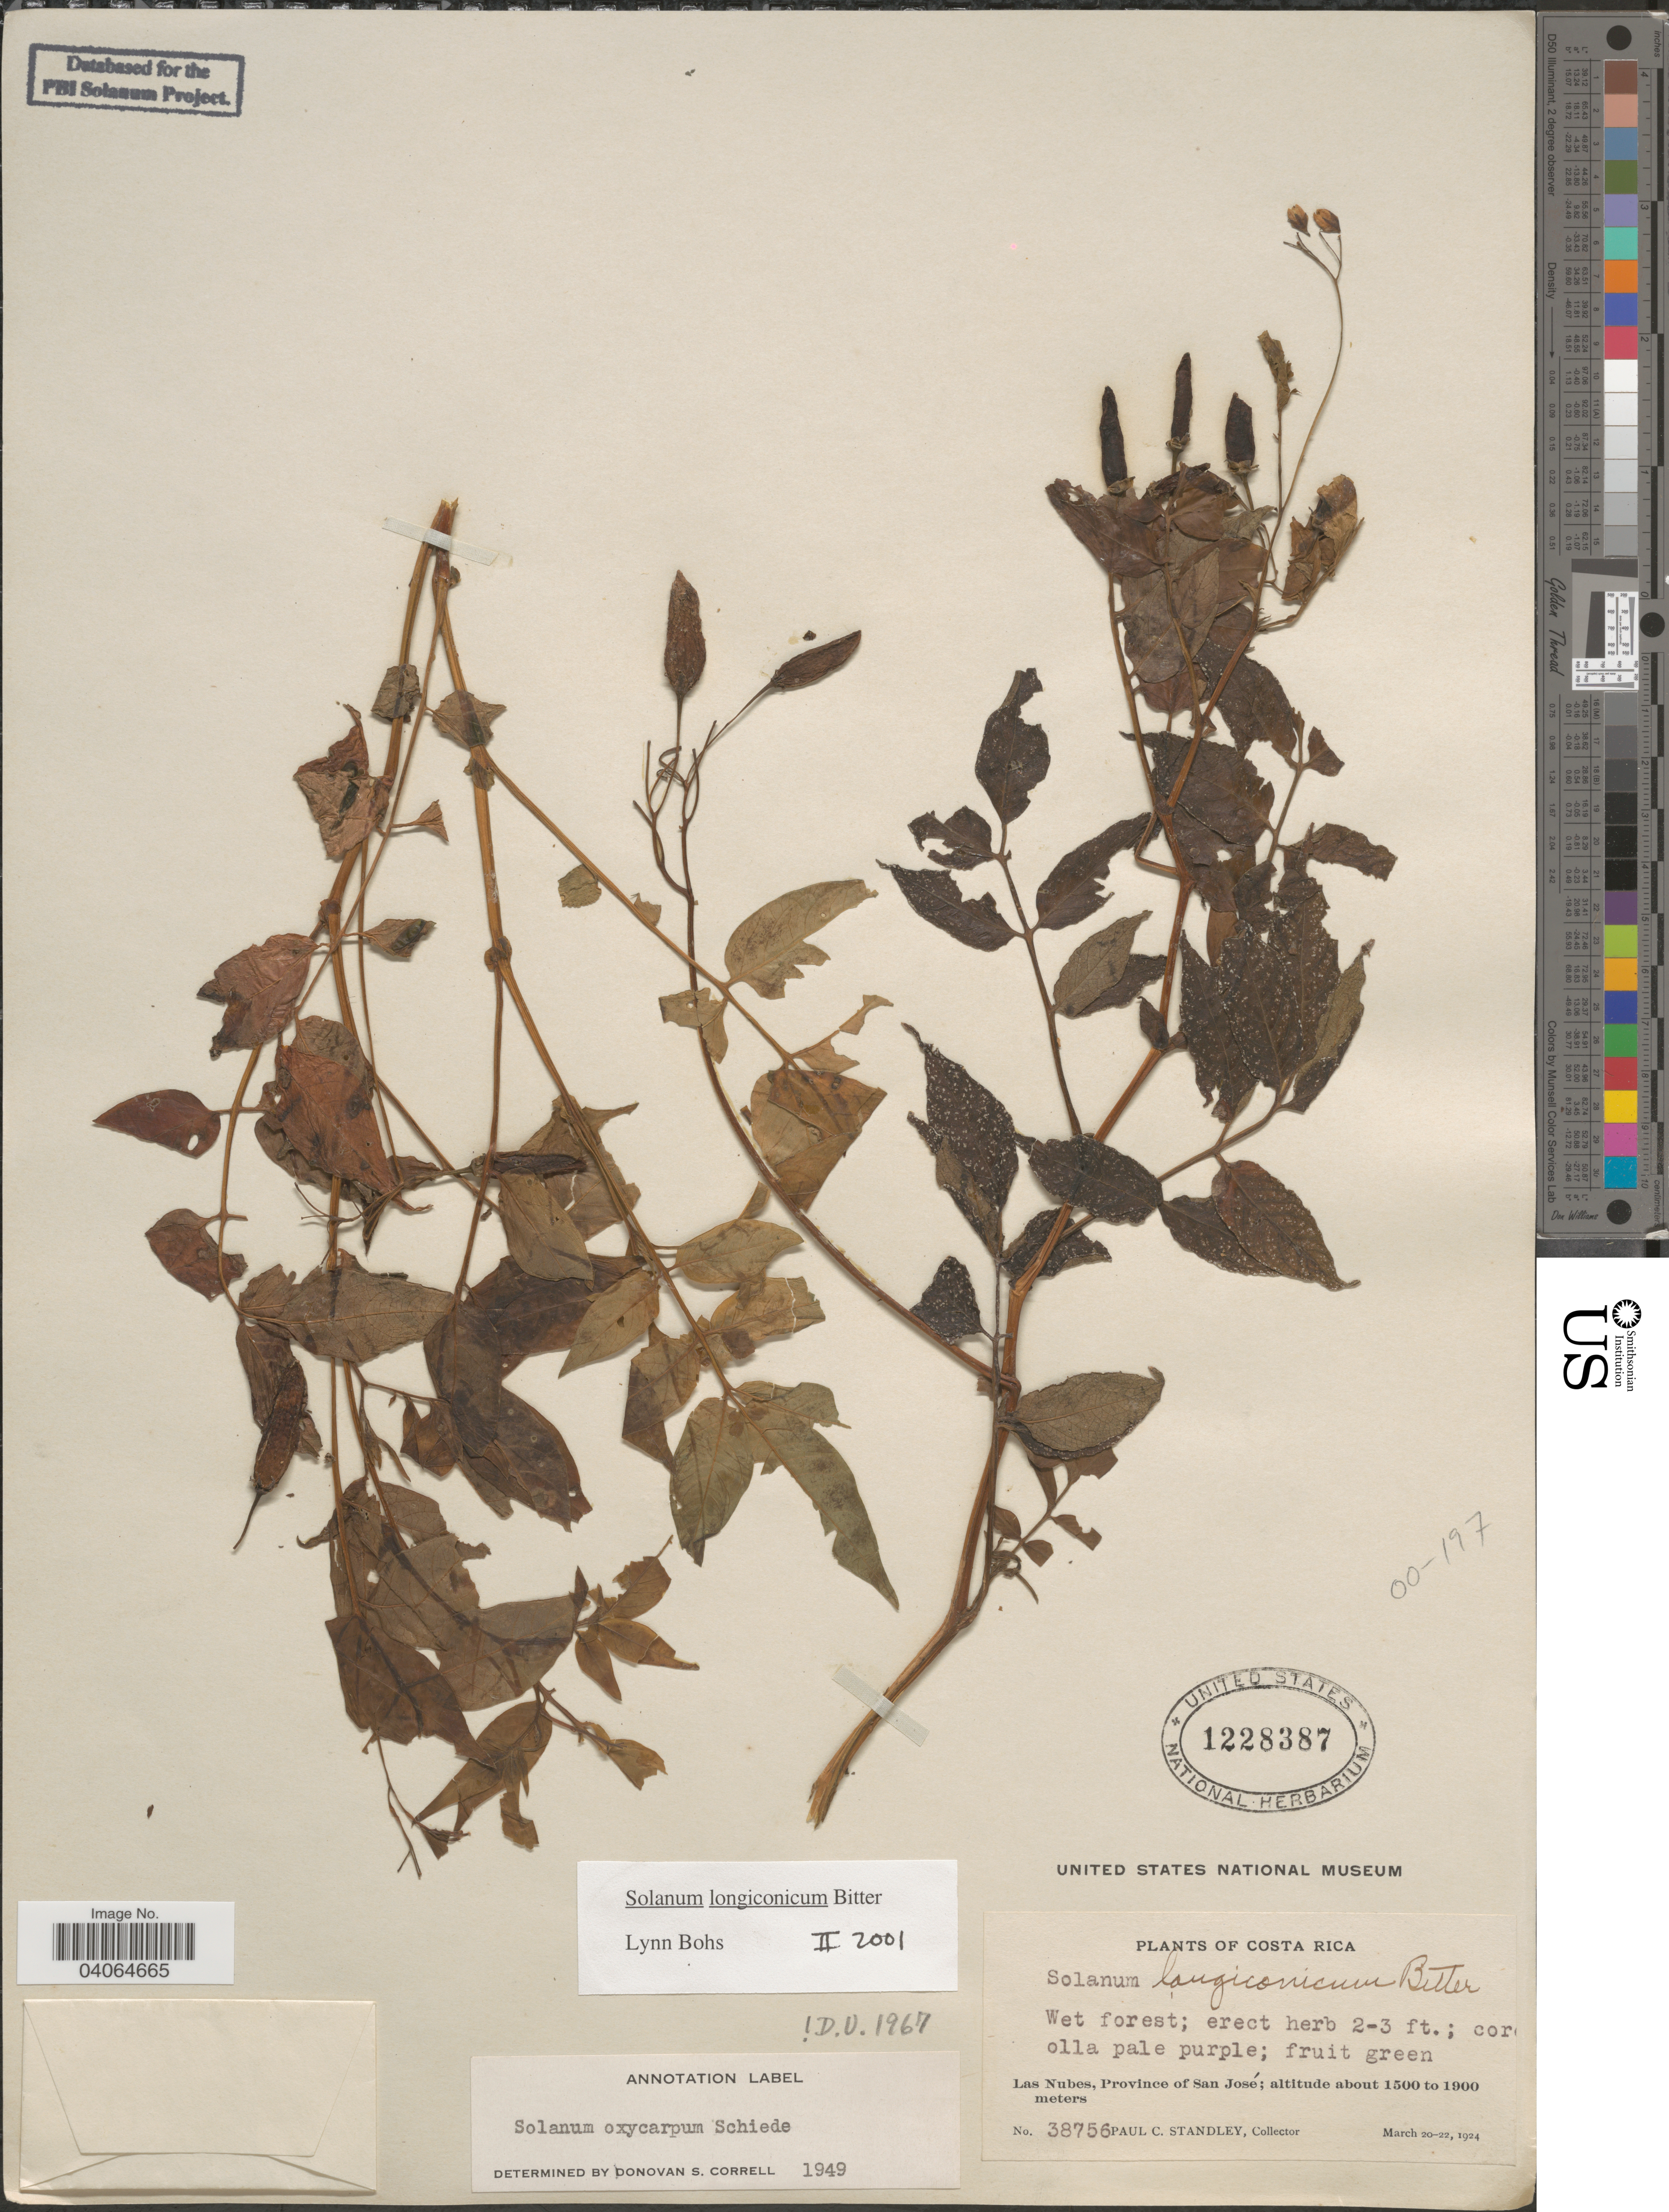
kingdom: Plantae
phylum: Tracheophyta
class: Magnoliopsida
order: Solanales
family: Solanaceae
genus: Solanum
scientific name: Solanum longiconicum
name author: Bitter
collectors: P. C. Standley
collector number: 38756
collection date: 1924-03-20/1924-03-22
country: Costa Rica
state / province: San José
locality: Las Nubes.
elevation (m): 1500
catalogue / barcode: US 1228387